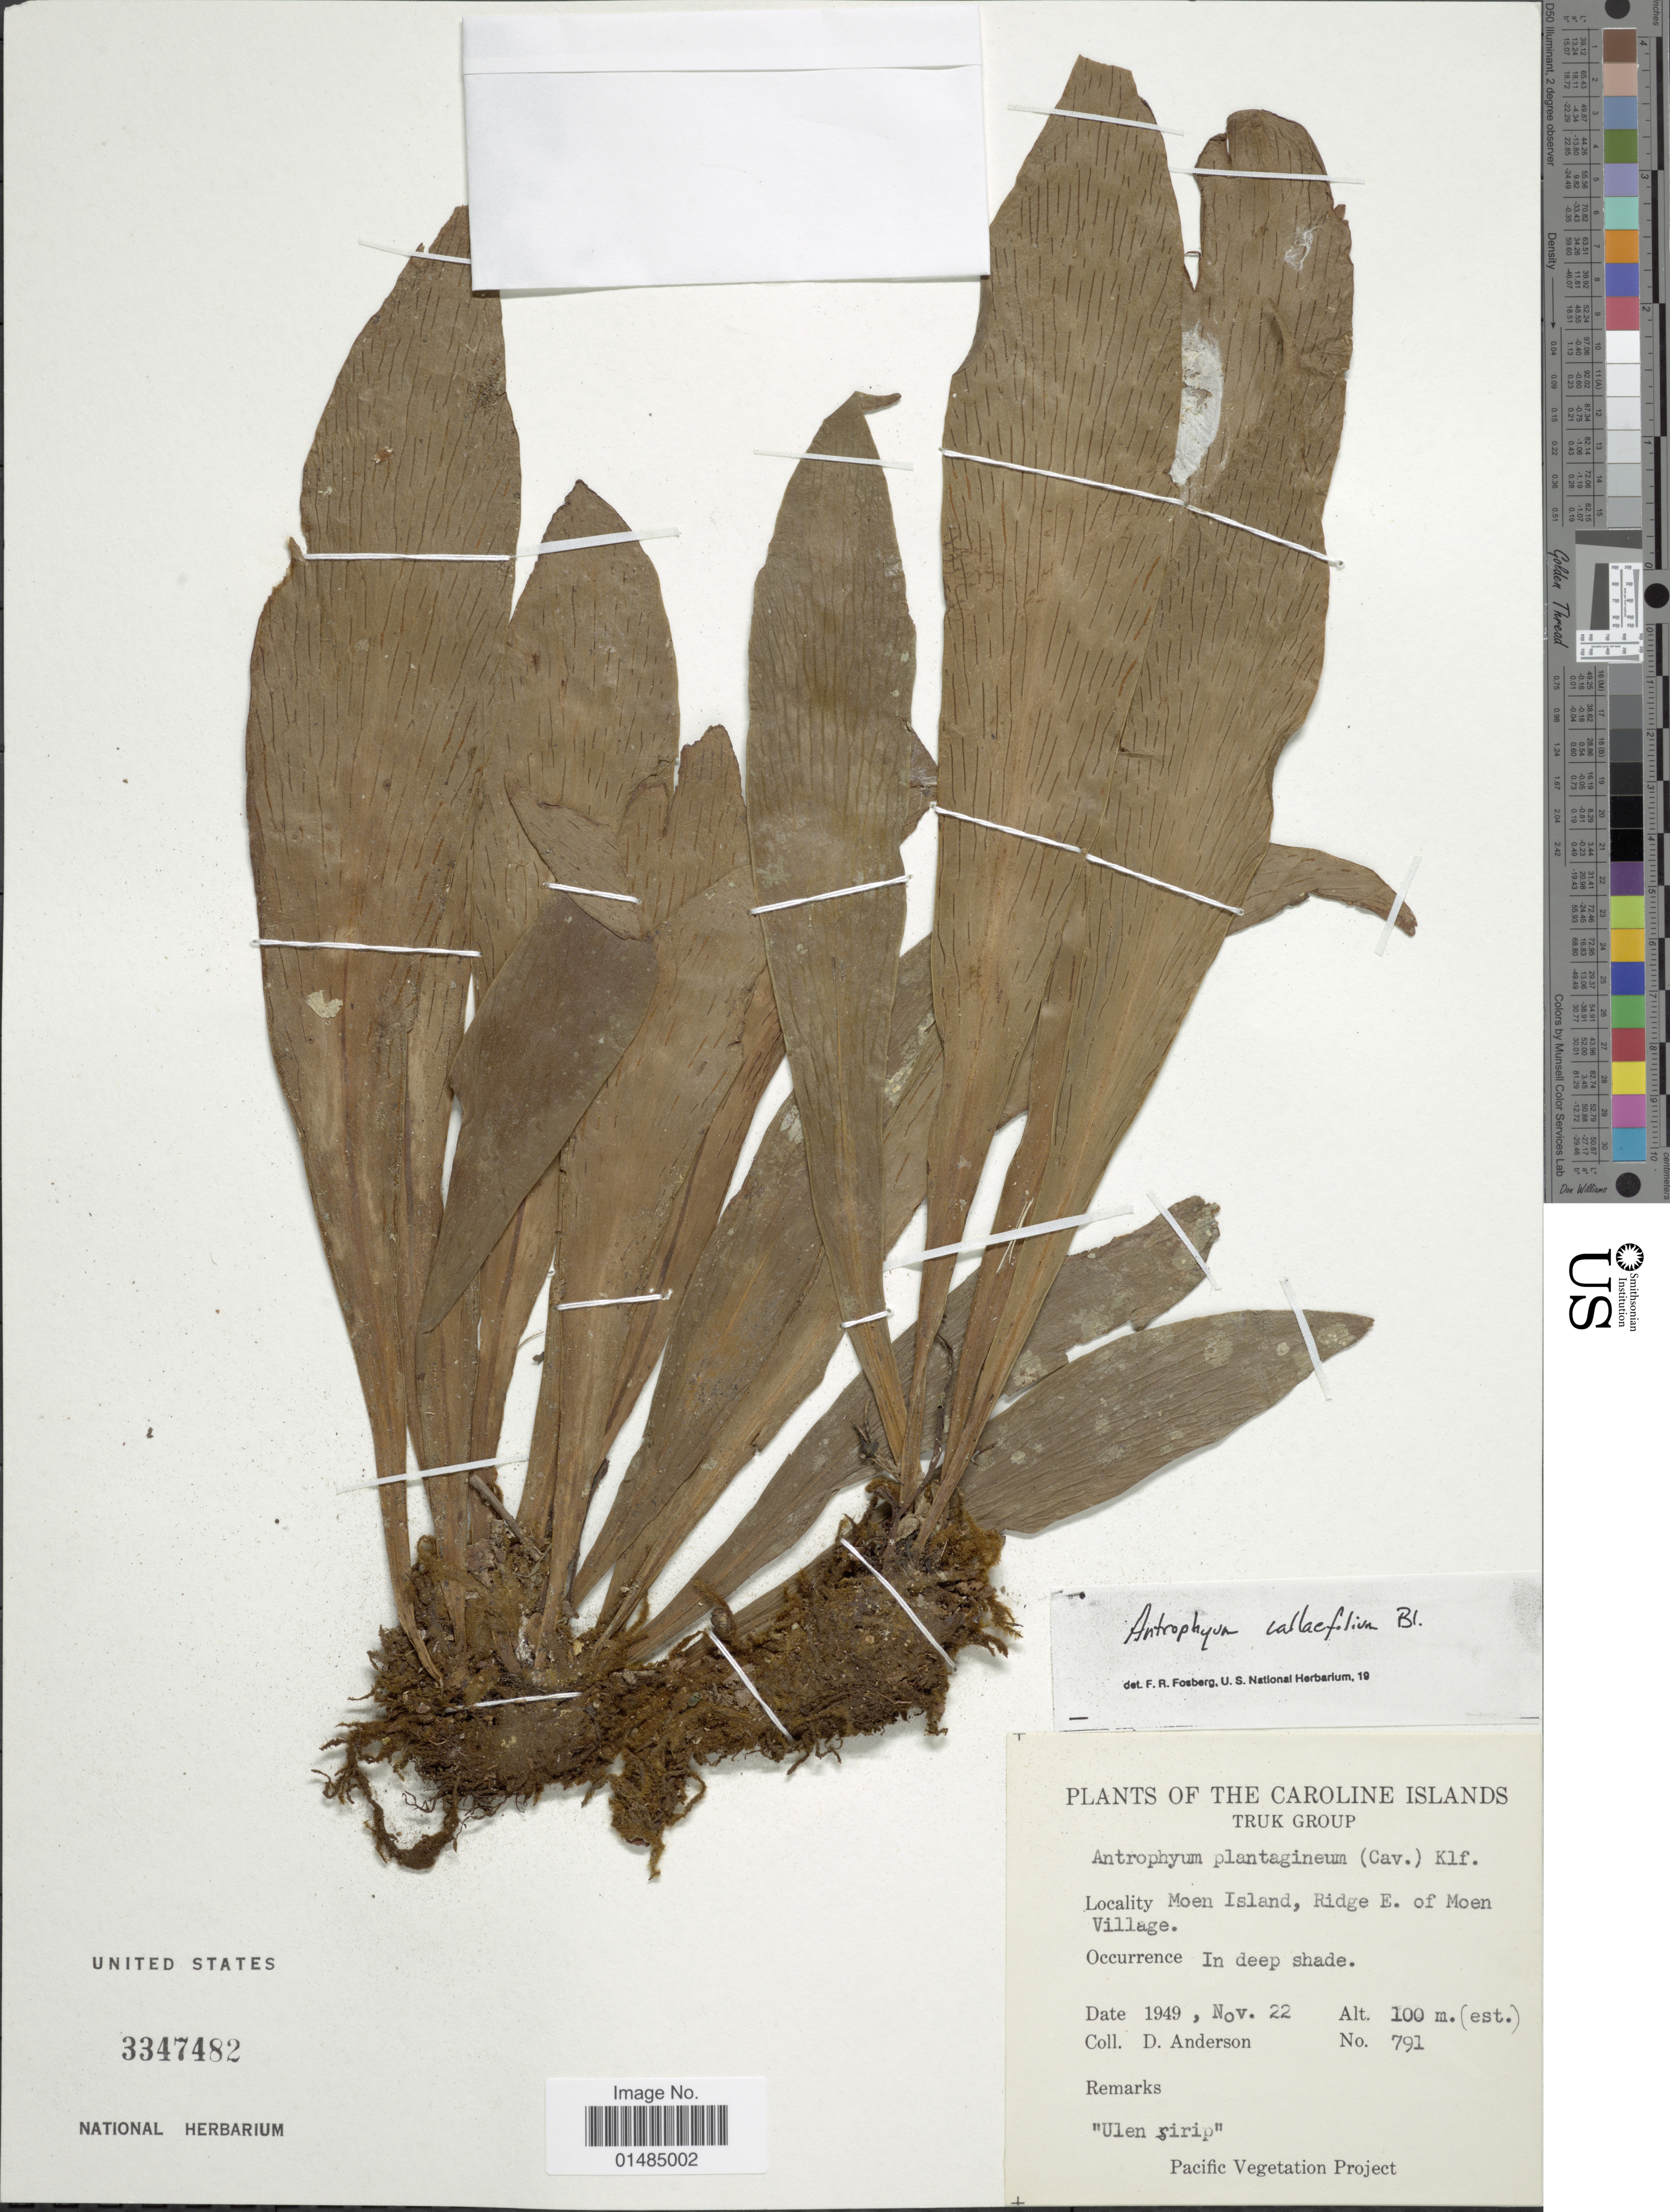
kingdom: Plantae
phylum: Tracheophyta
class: Polypodiopsida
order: Polypodiales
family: Pteridaceae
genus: Antrophyum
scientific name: Antrophyum callifolium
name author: Blume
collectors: D. Anderson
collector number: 791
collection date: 1949-11-22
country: Micronesia, Federated States of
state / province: Truk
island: Moen [Wono]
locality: The Caroline Islands, Truk Group, Moen Island, Ridge E. of Moen Village, "Ulen Sirip"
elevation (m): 100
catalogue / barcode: US 3347482